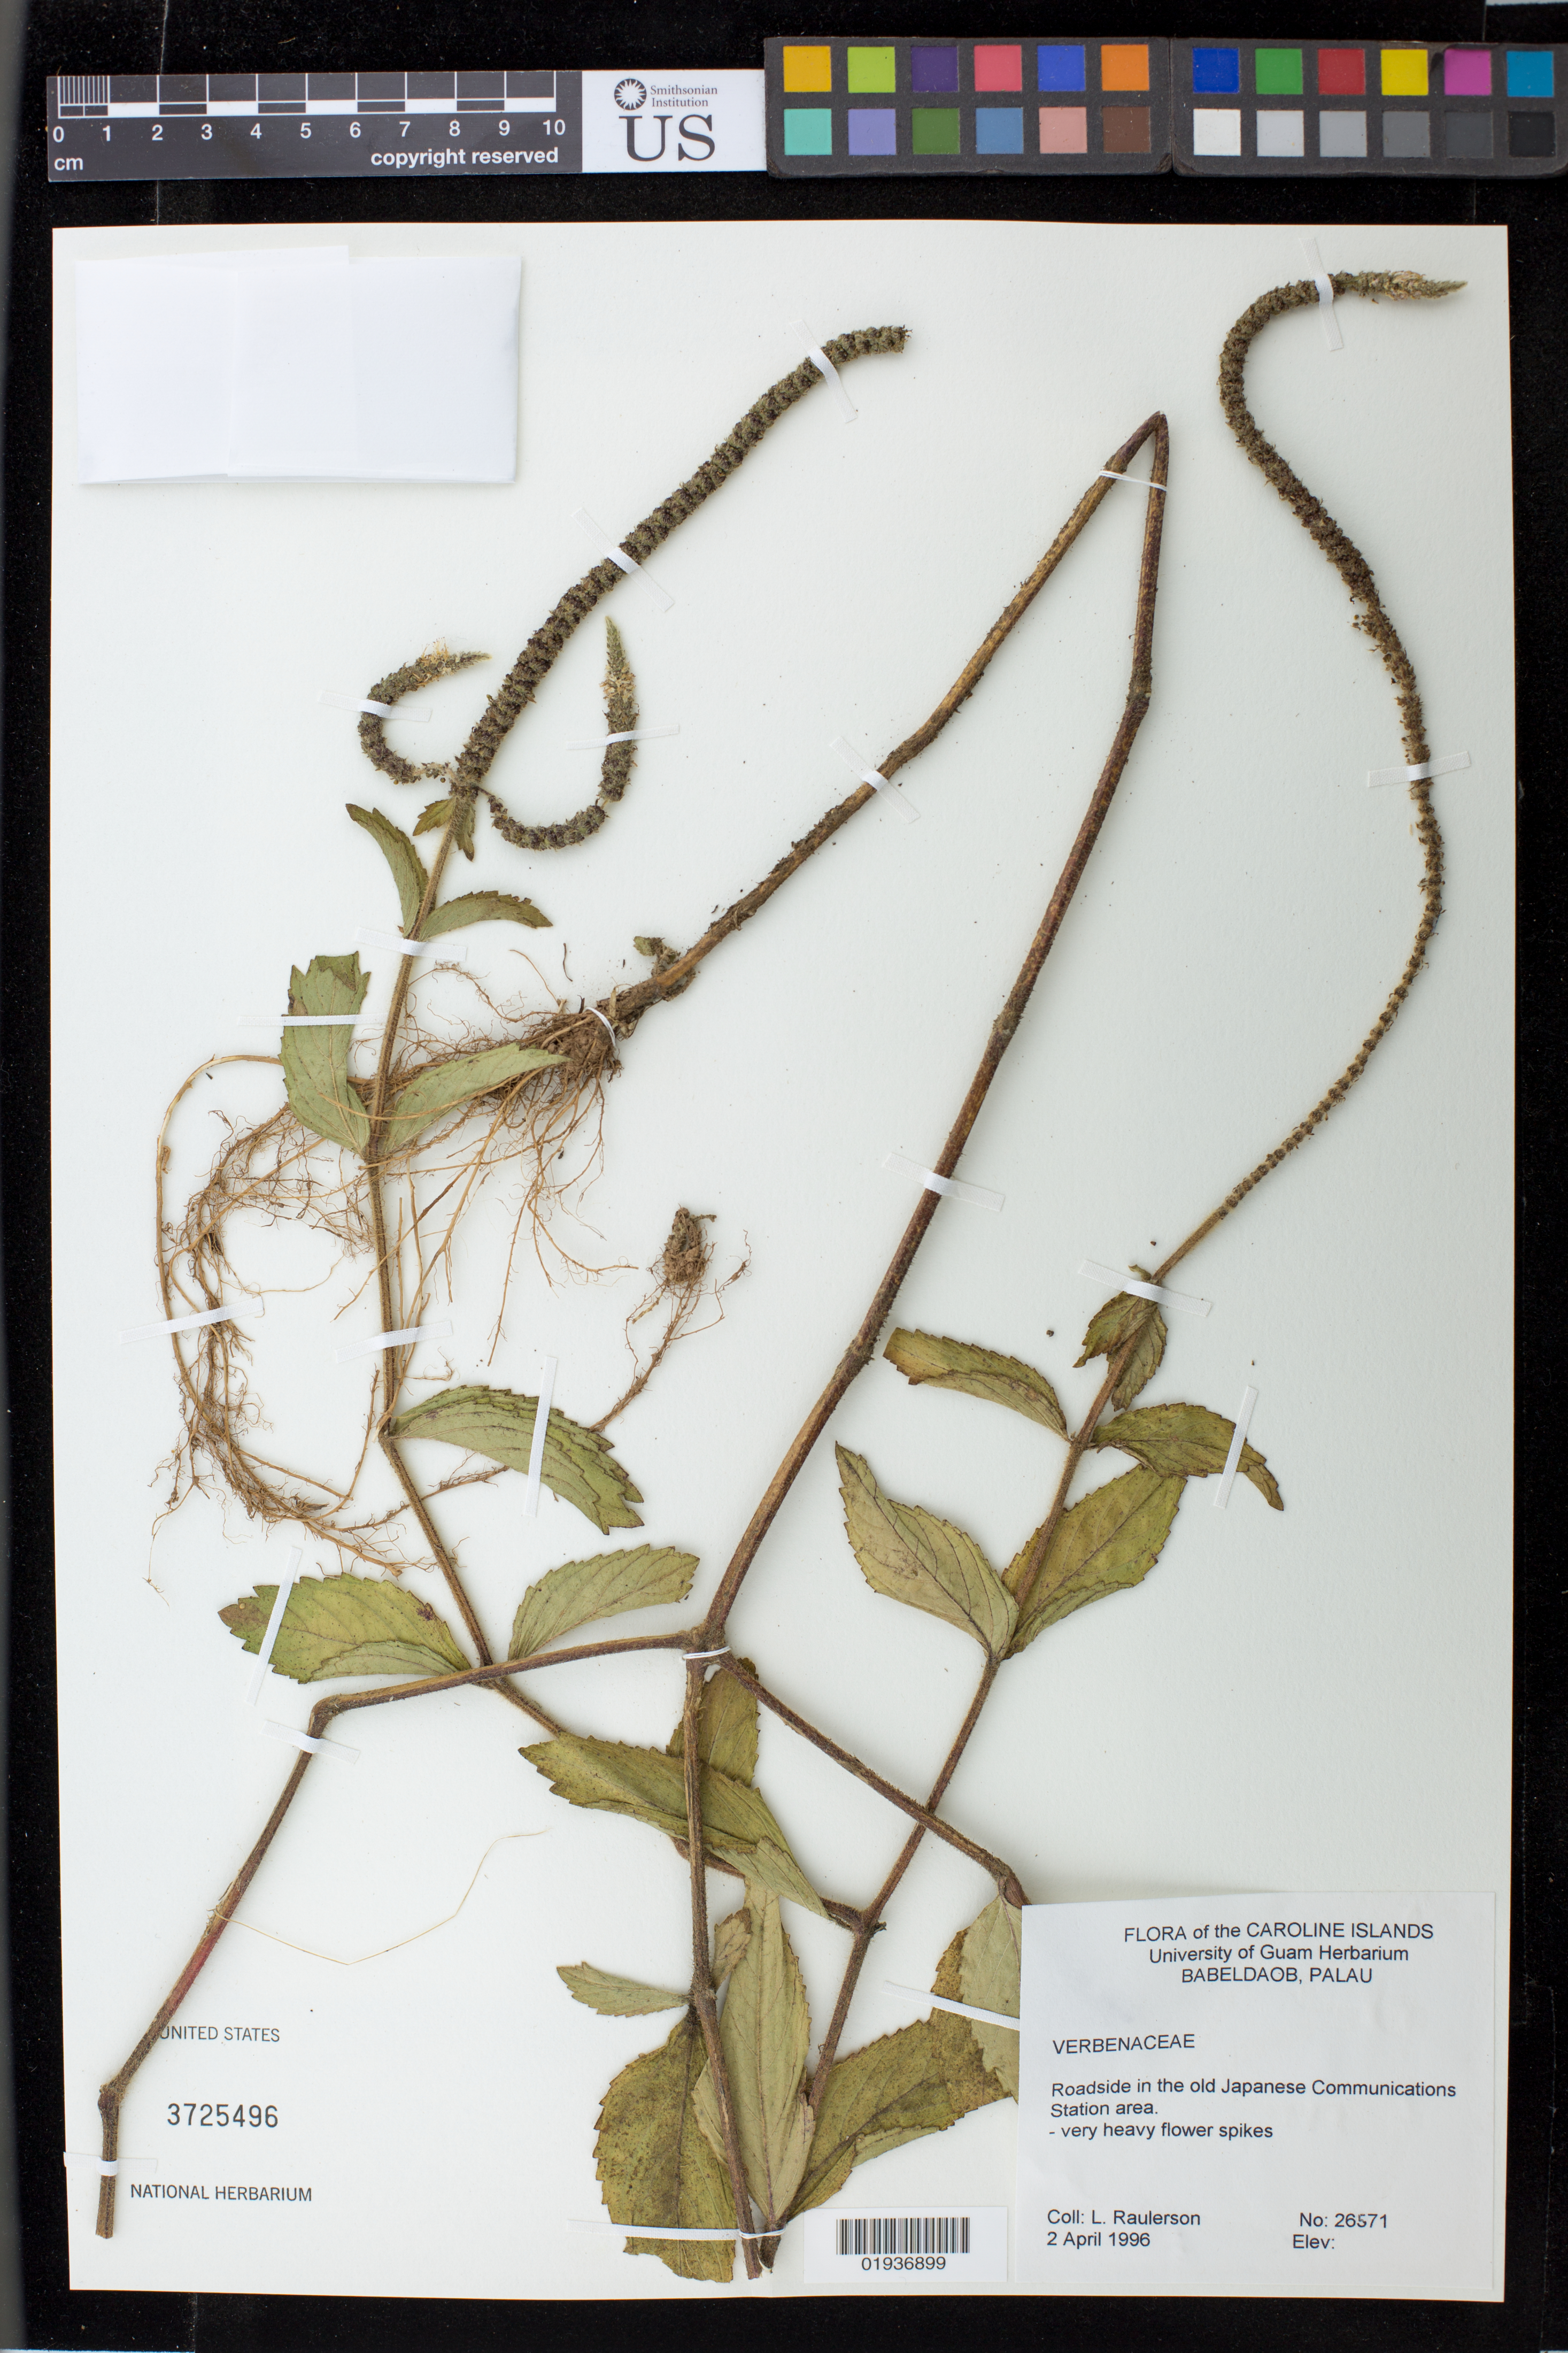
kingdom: Plantae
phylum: Tracheophyta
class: Magnoliopsida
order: Lamiales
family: Verbenaceae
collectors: L. Raulerson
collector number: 26571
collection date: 1996-04-02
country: Palau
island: Babeldaob [Babelthuap]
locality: Babeldaob Is., Palau, Roadsice in the old Japanese Communications Station area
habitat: Roadside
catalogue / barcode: US 3725496